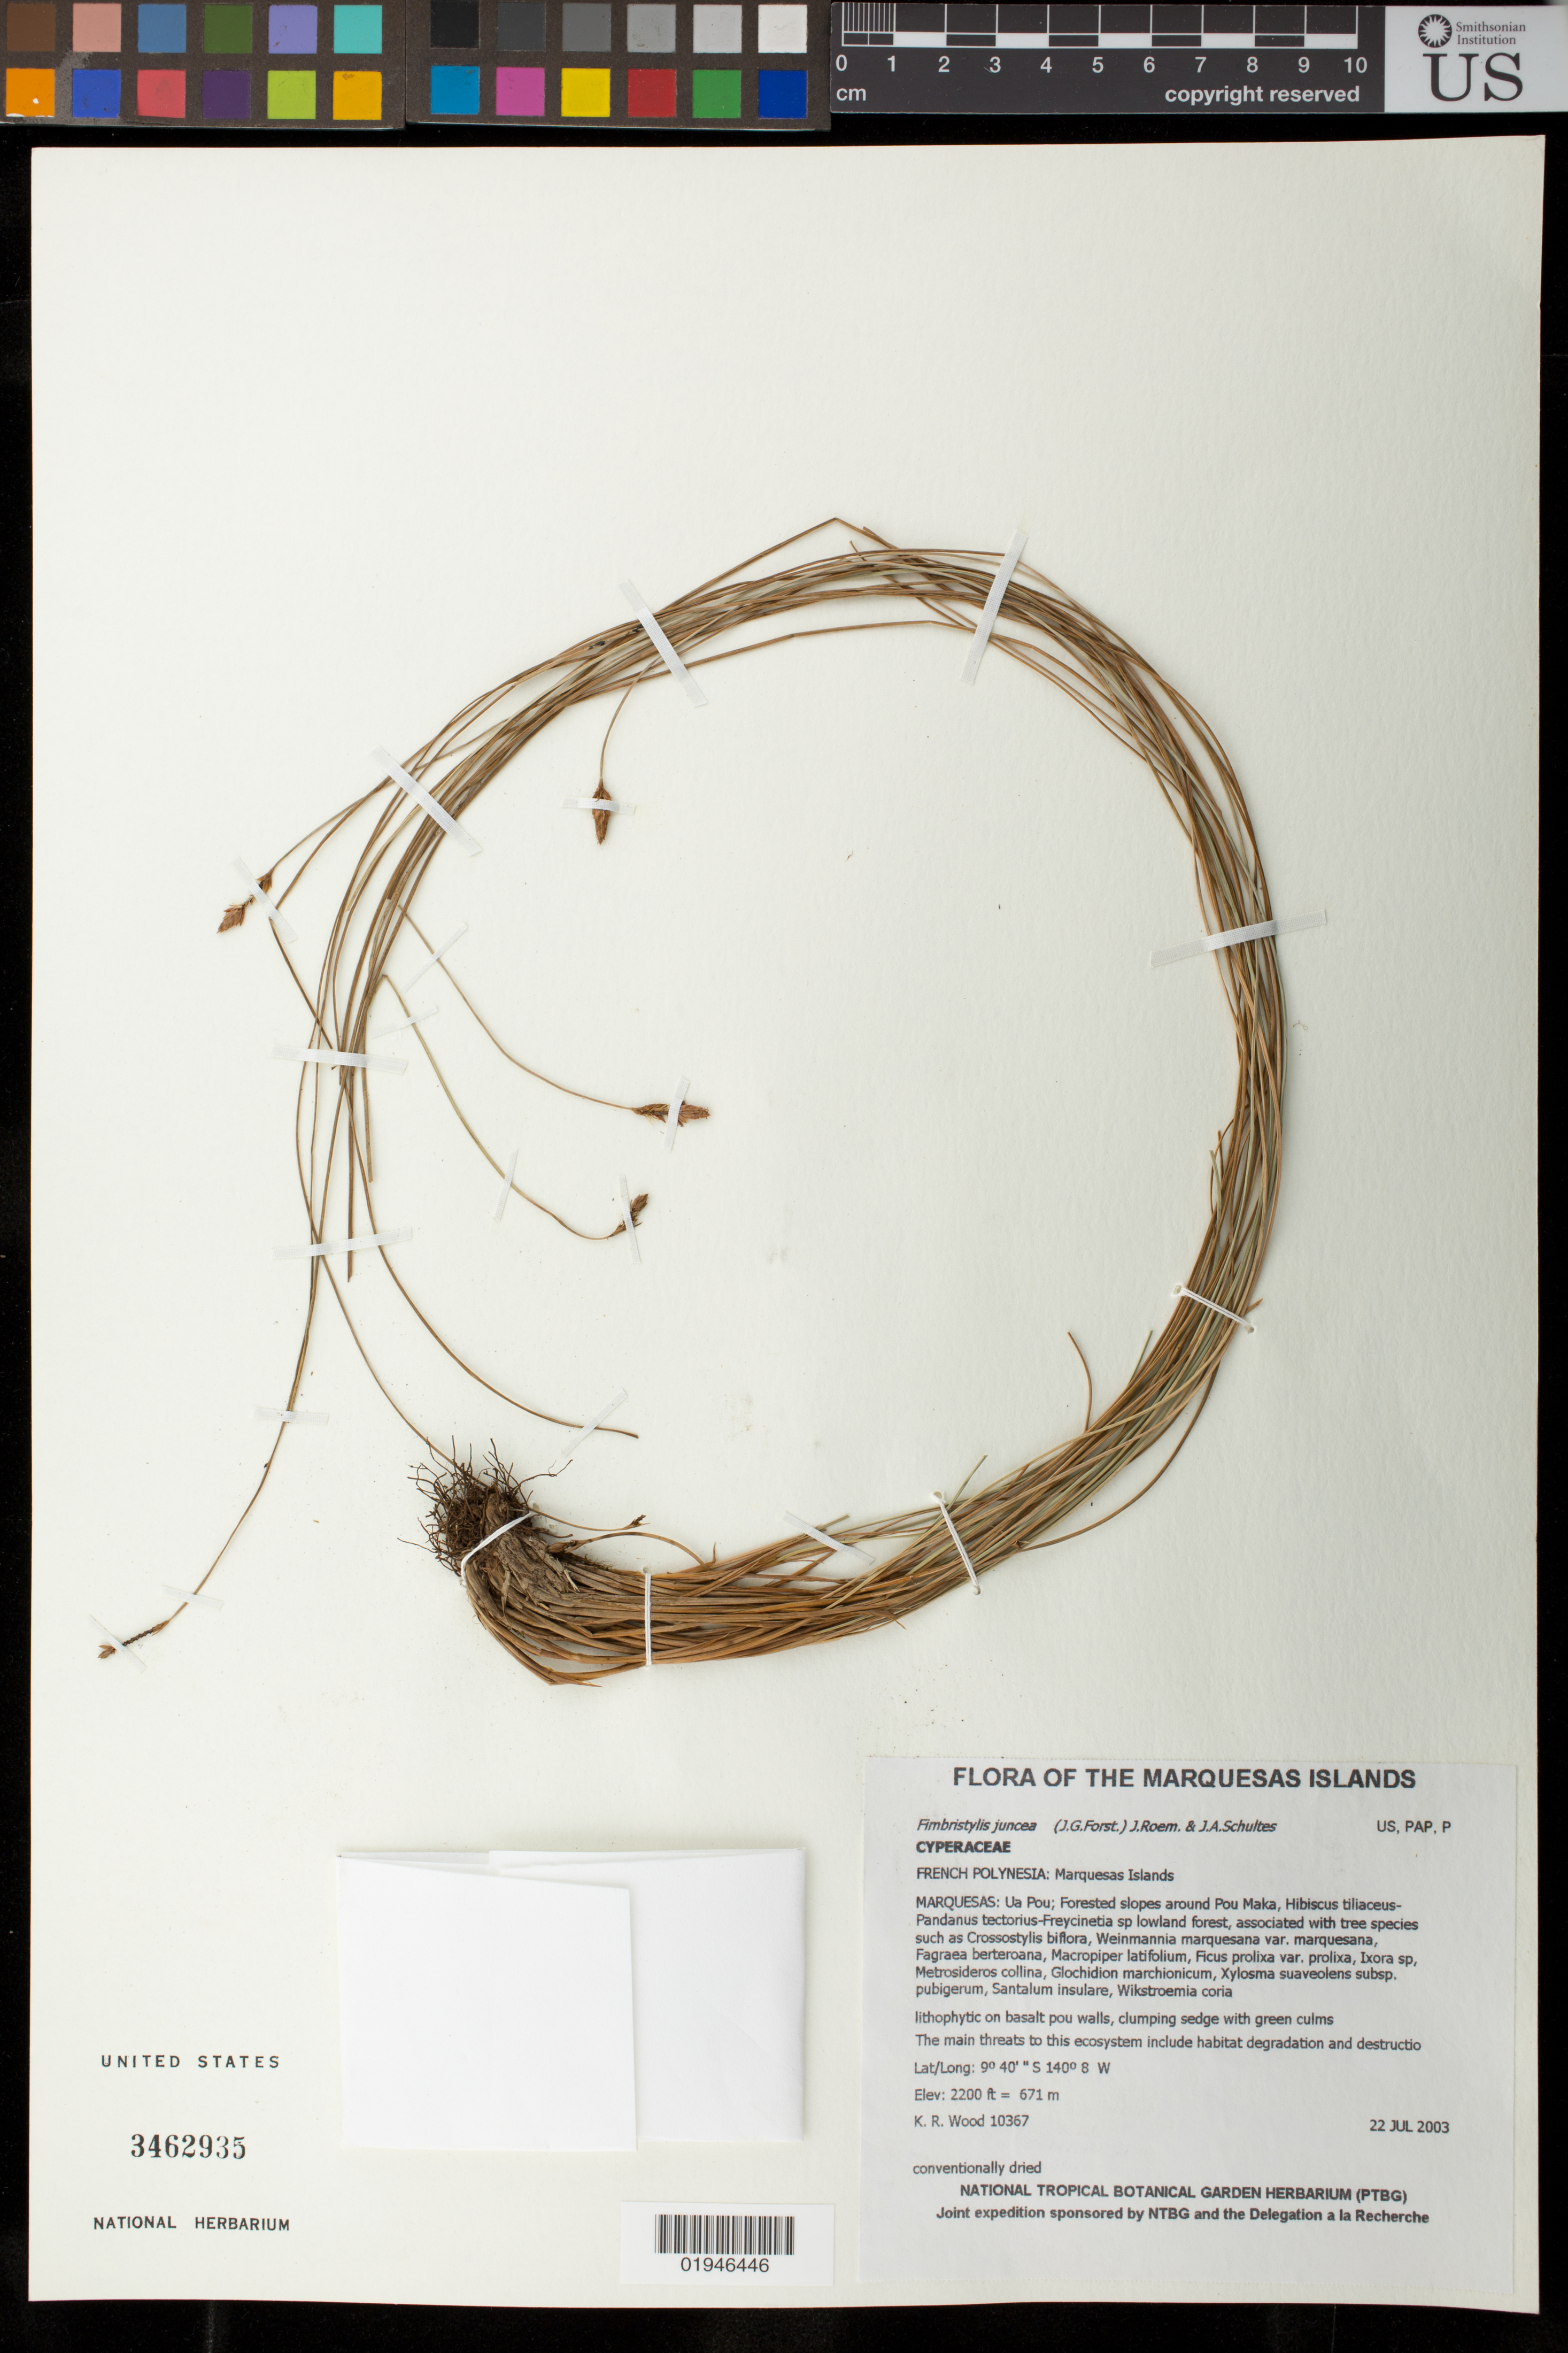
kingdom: Plantae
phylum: Tracheophyta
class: Liliopsida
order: Poales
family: Cyperaceae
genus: Fimbristylis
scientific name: Fimbristylis juncea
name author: (G. Forst.) Br. ex Roem. & Schult.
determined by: Wagner, W. L., (BOT), Smithsonian Institution - National Museum of Natural History (UNITED STATES)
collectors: K. R. Wood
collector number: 10367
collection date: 2003-07-22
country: French Polynesia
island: Ua Pou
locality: Forested slopes around Pou Maka, Hibiscus tiliaceus-Pandanus tectorius-Freycinetia sp lowland forest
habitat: Upper vertical slope, scattered, wet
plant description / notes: Feral pigs, catastrophic extinction through environmental events, predation by rats that eat seeds, competition with non-native plant taxa such as Ageratum conyzoides, Emili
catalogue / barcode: US 3462935